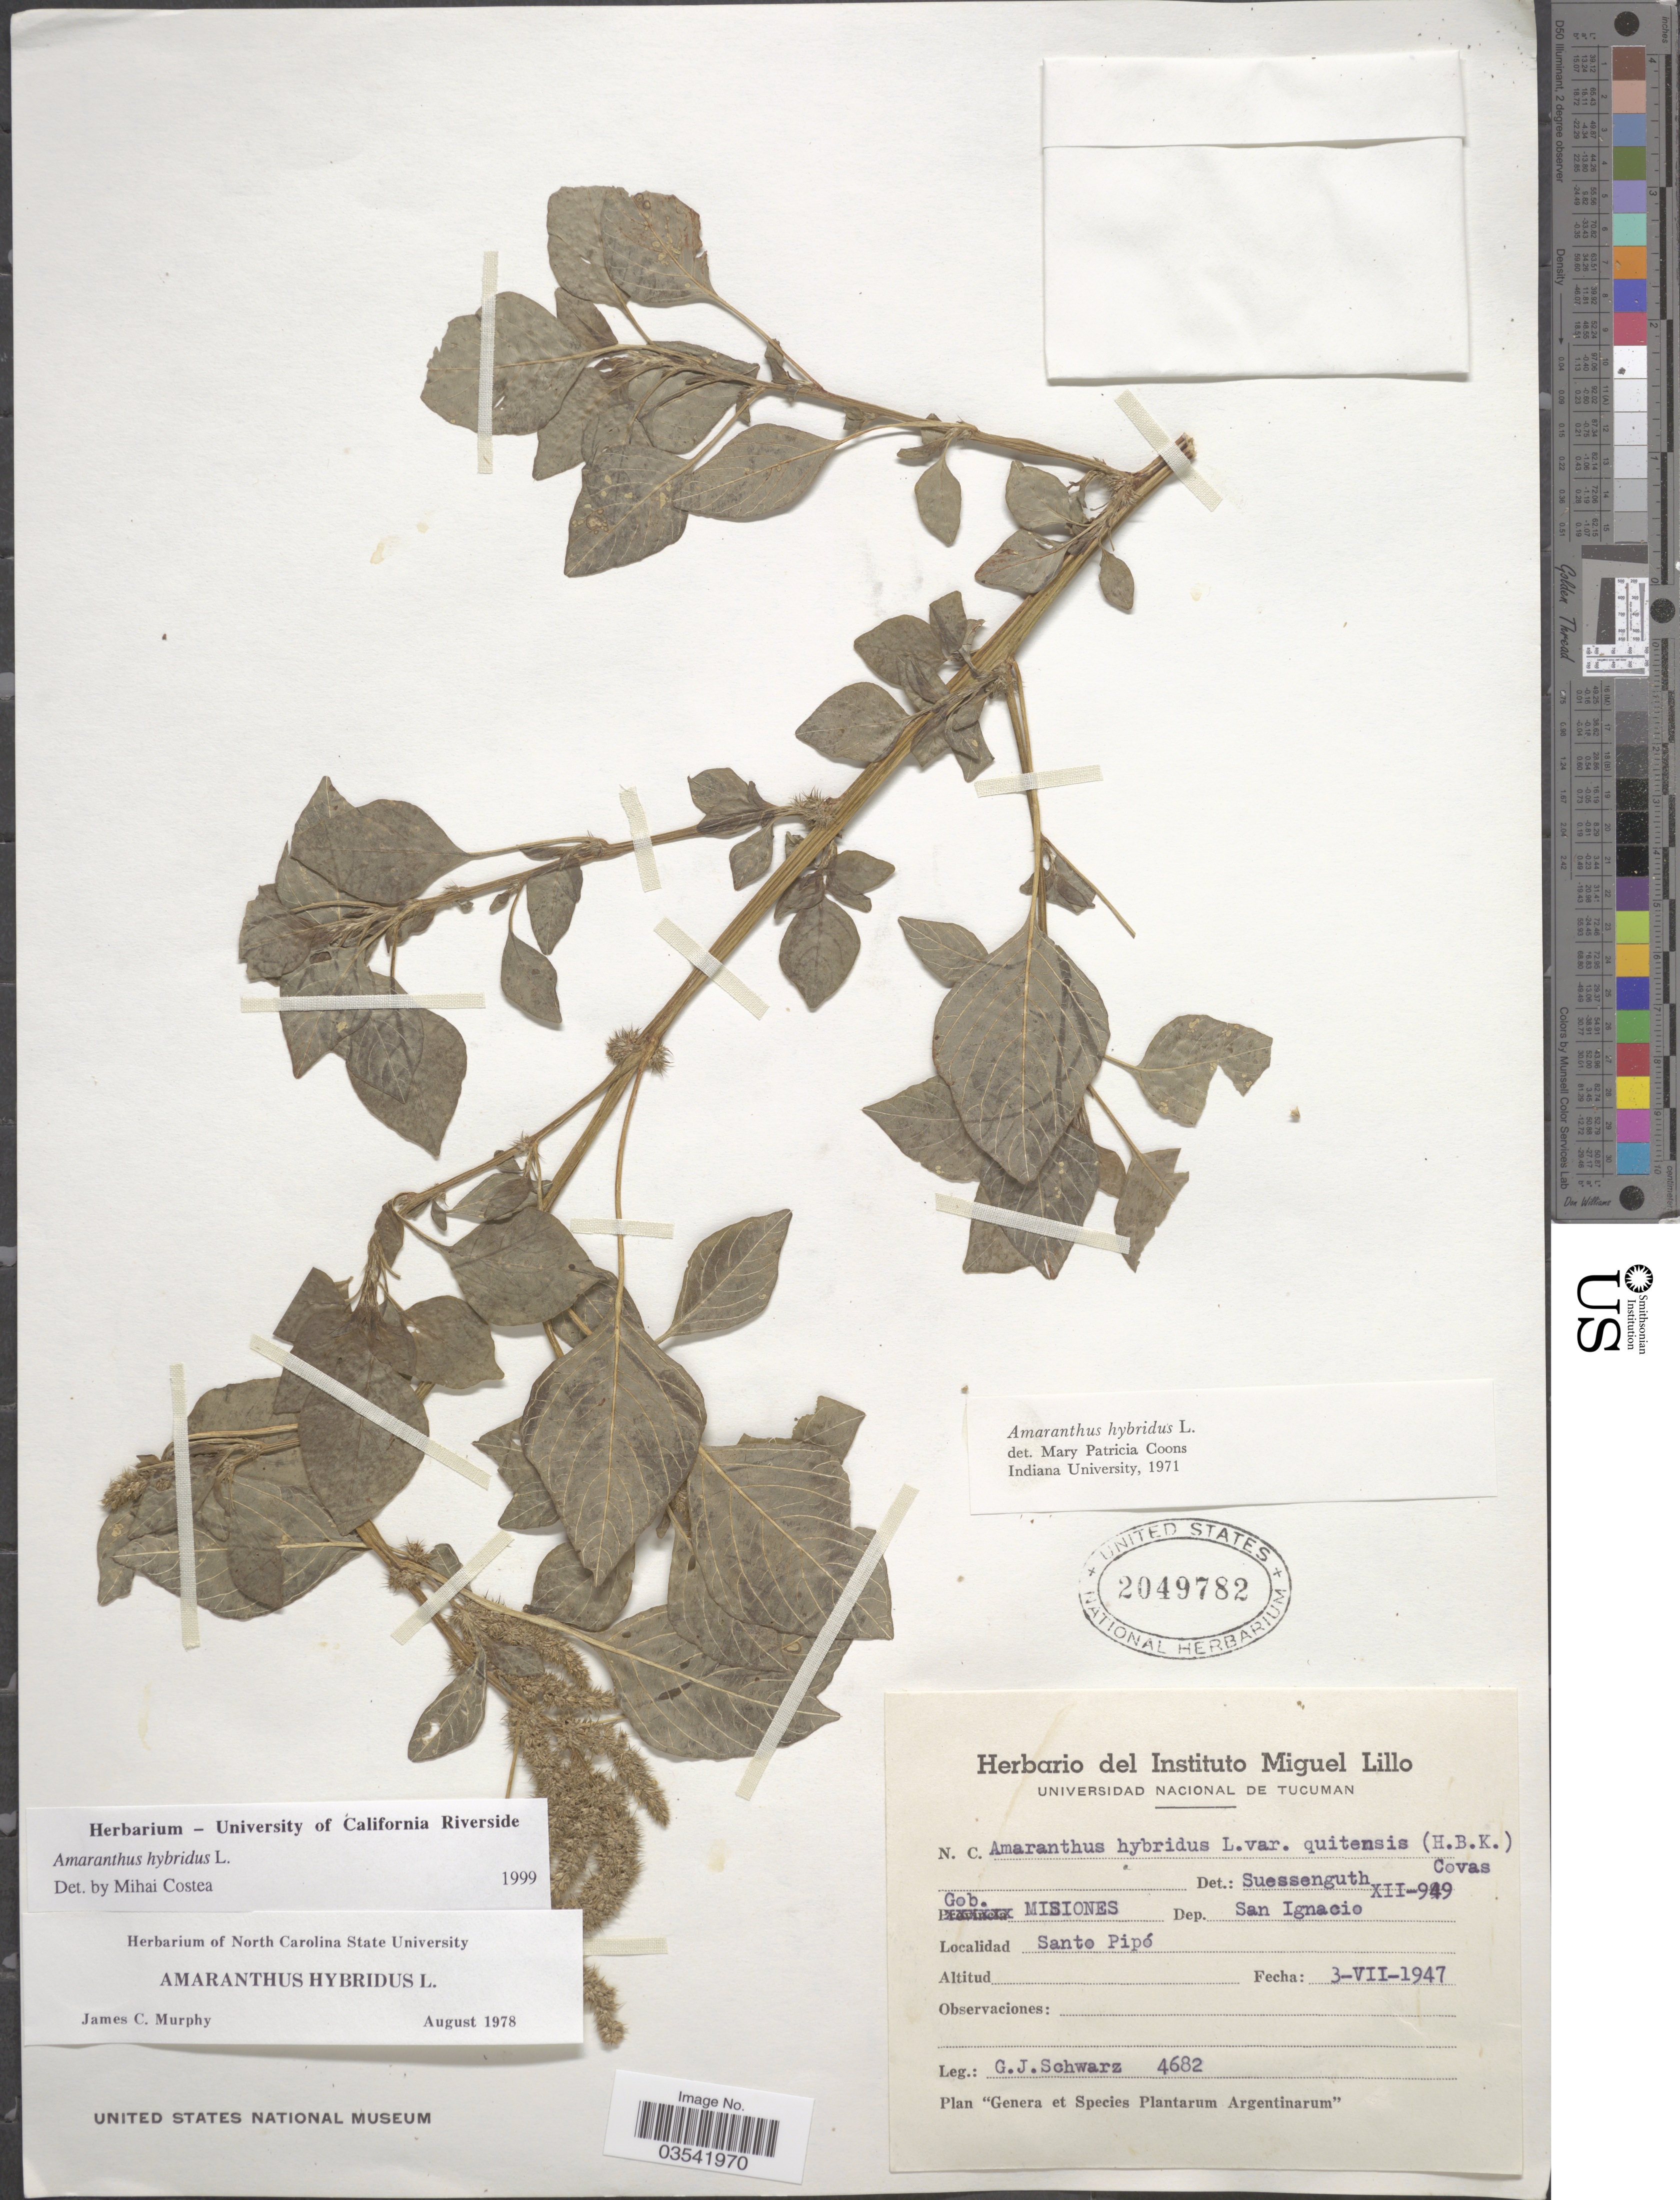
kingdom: Plantae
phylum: Tracheophyta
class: Magnoliopsida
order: Caryophyllales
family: Amaranthaceae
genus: Amaranthus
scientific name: Amaranthus hybridus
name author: L.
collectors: G. J. Schwarz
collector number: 4682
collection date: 1947-07-03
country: Argentina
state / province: Misiones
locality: Gob. Misiones. Dep. San Ignacio. Santo Pipó.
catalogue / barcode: US 2049782